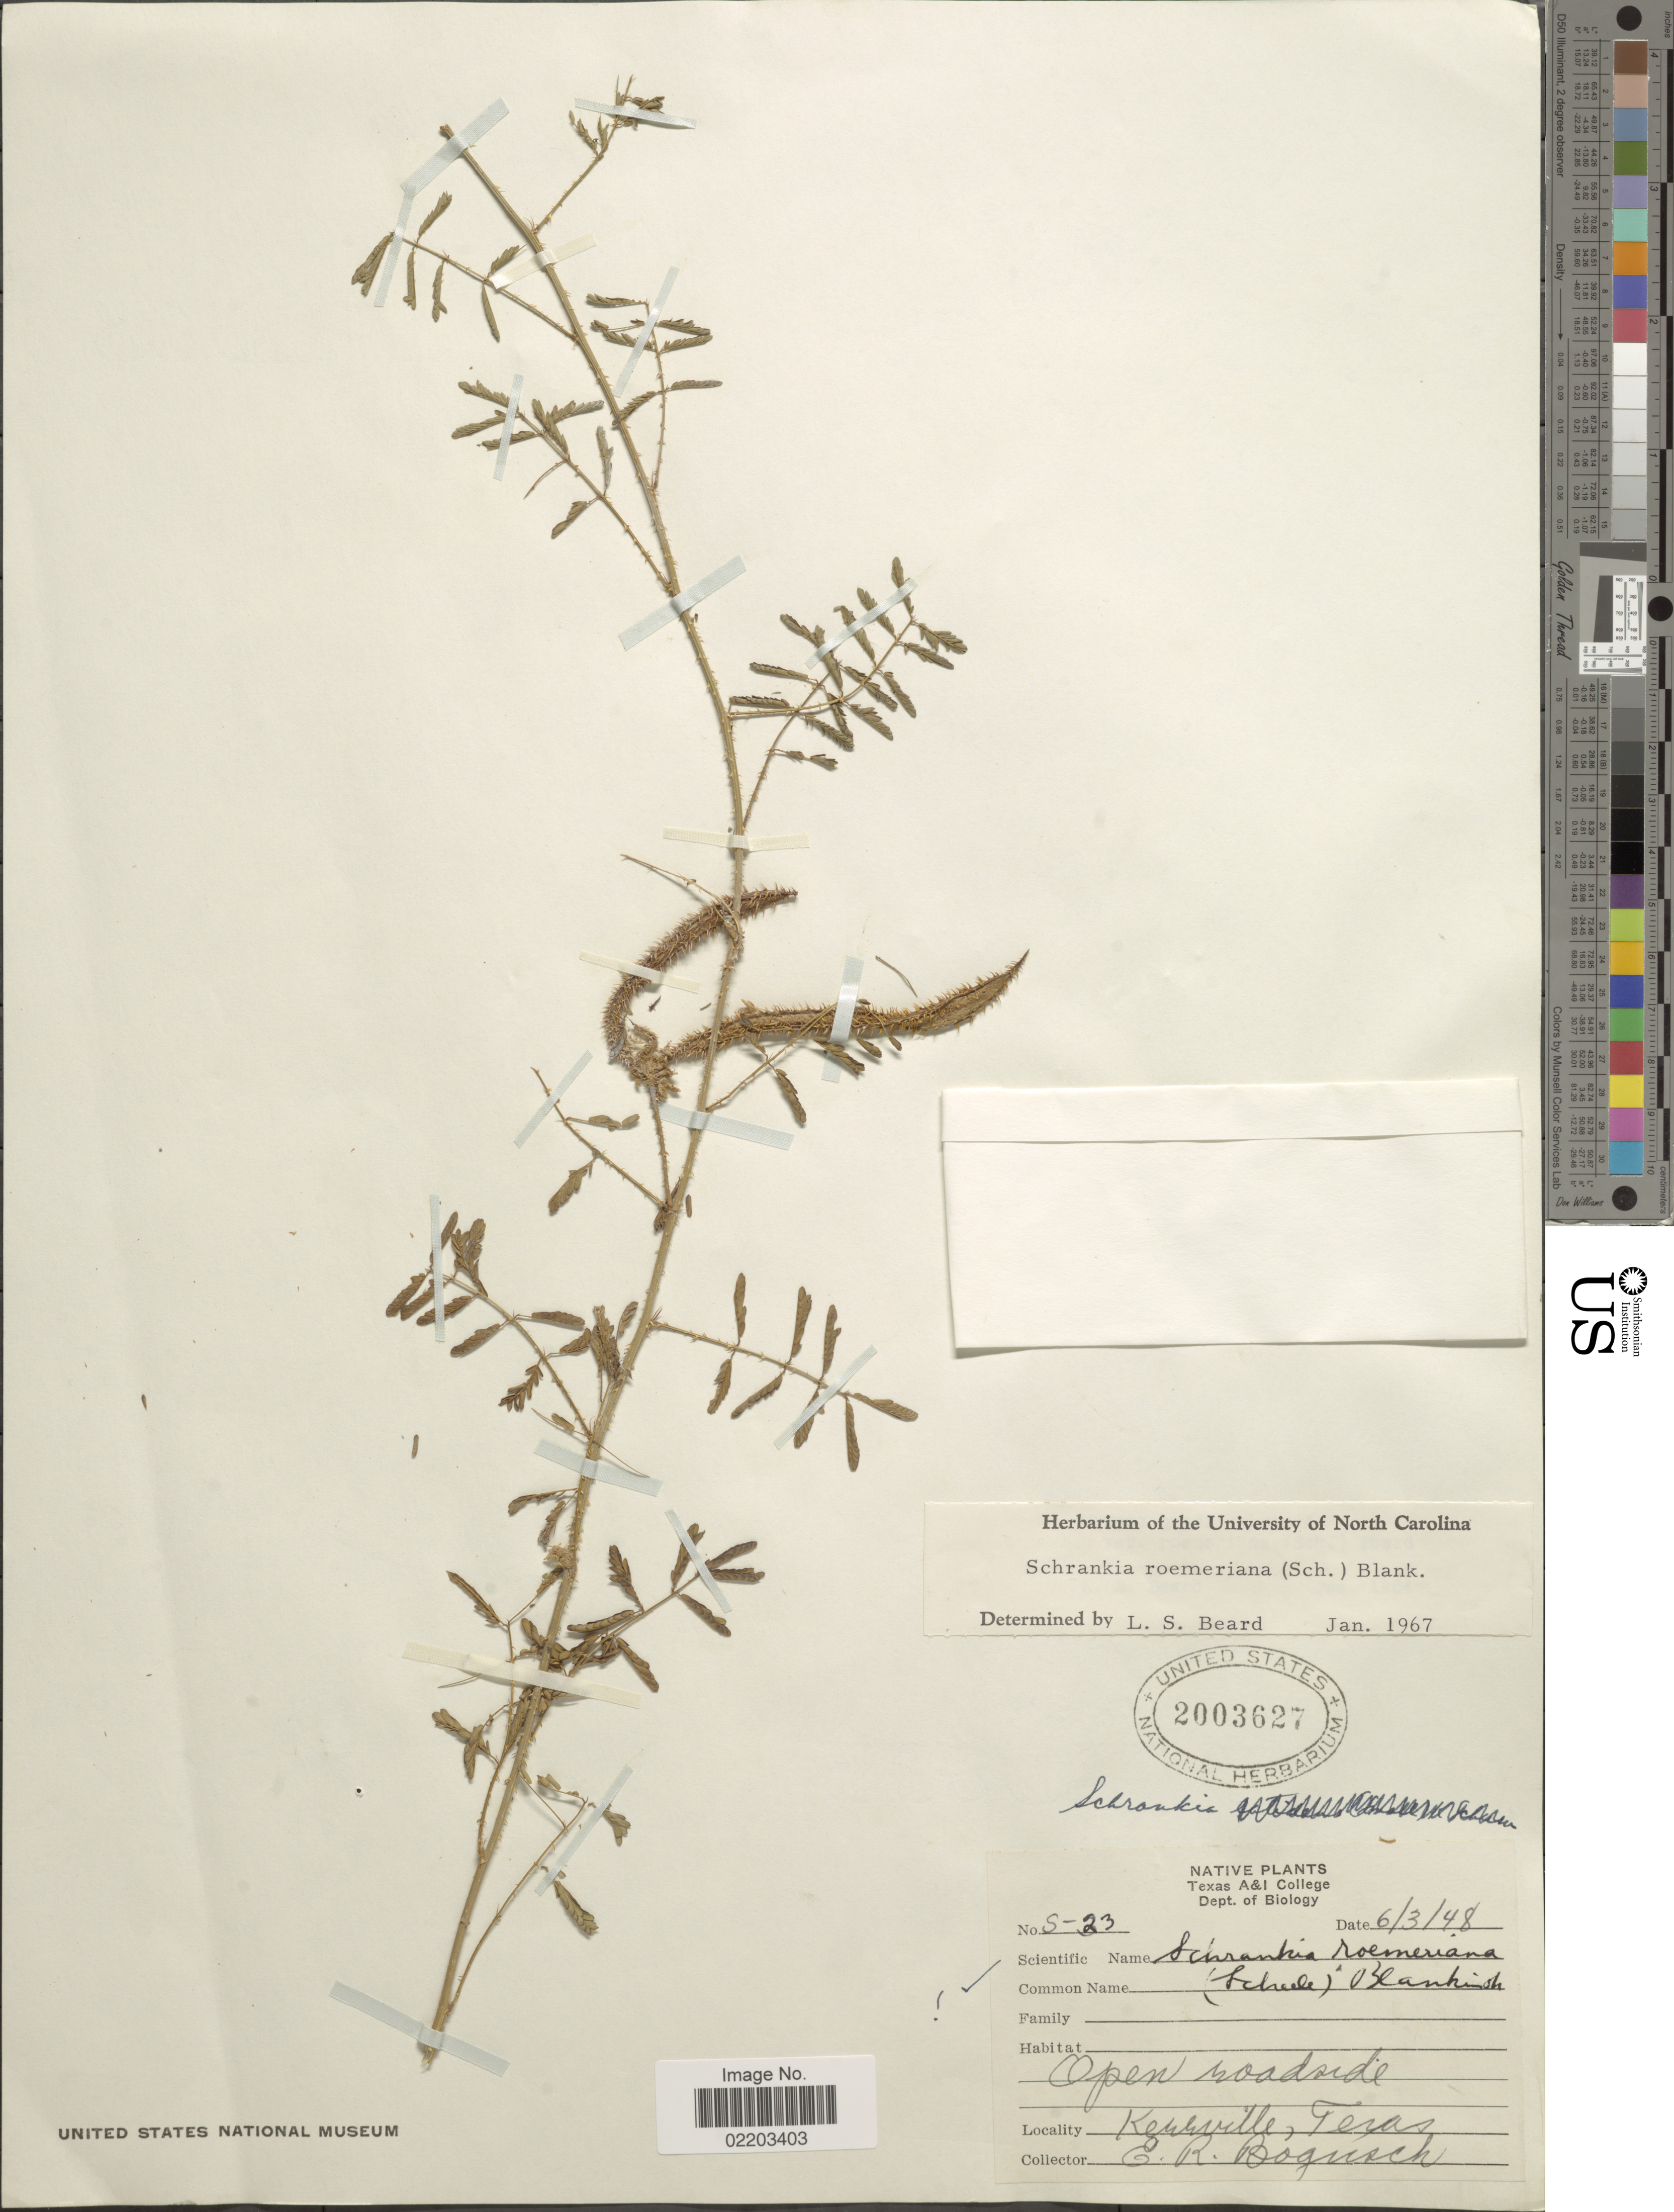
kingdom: Plantae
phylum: Tracheophyta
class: Magnoliopsida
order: Fabales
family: Fabaceae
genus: Mimosa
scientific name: Mimosa roemeriana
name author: Scheele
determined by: U.S. National Herbarium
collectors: E. Bogusch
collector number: S-23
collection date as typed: Transcribed d/m/y: 3/6/48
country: United States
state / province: Texas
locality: Open roadside, Kerrville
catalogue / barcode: US 2003627